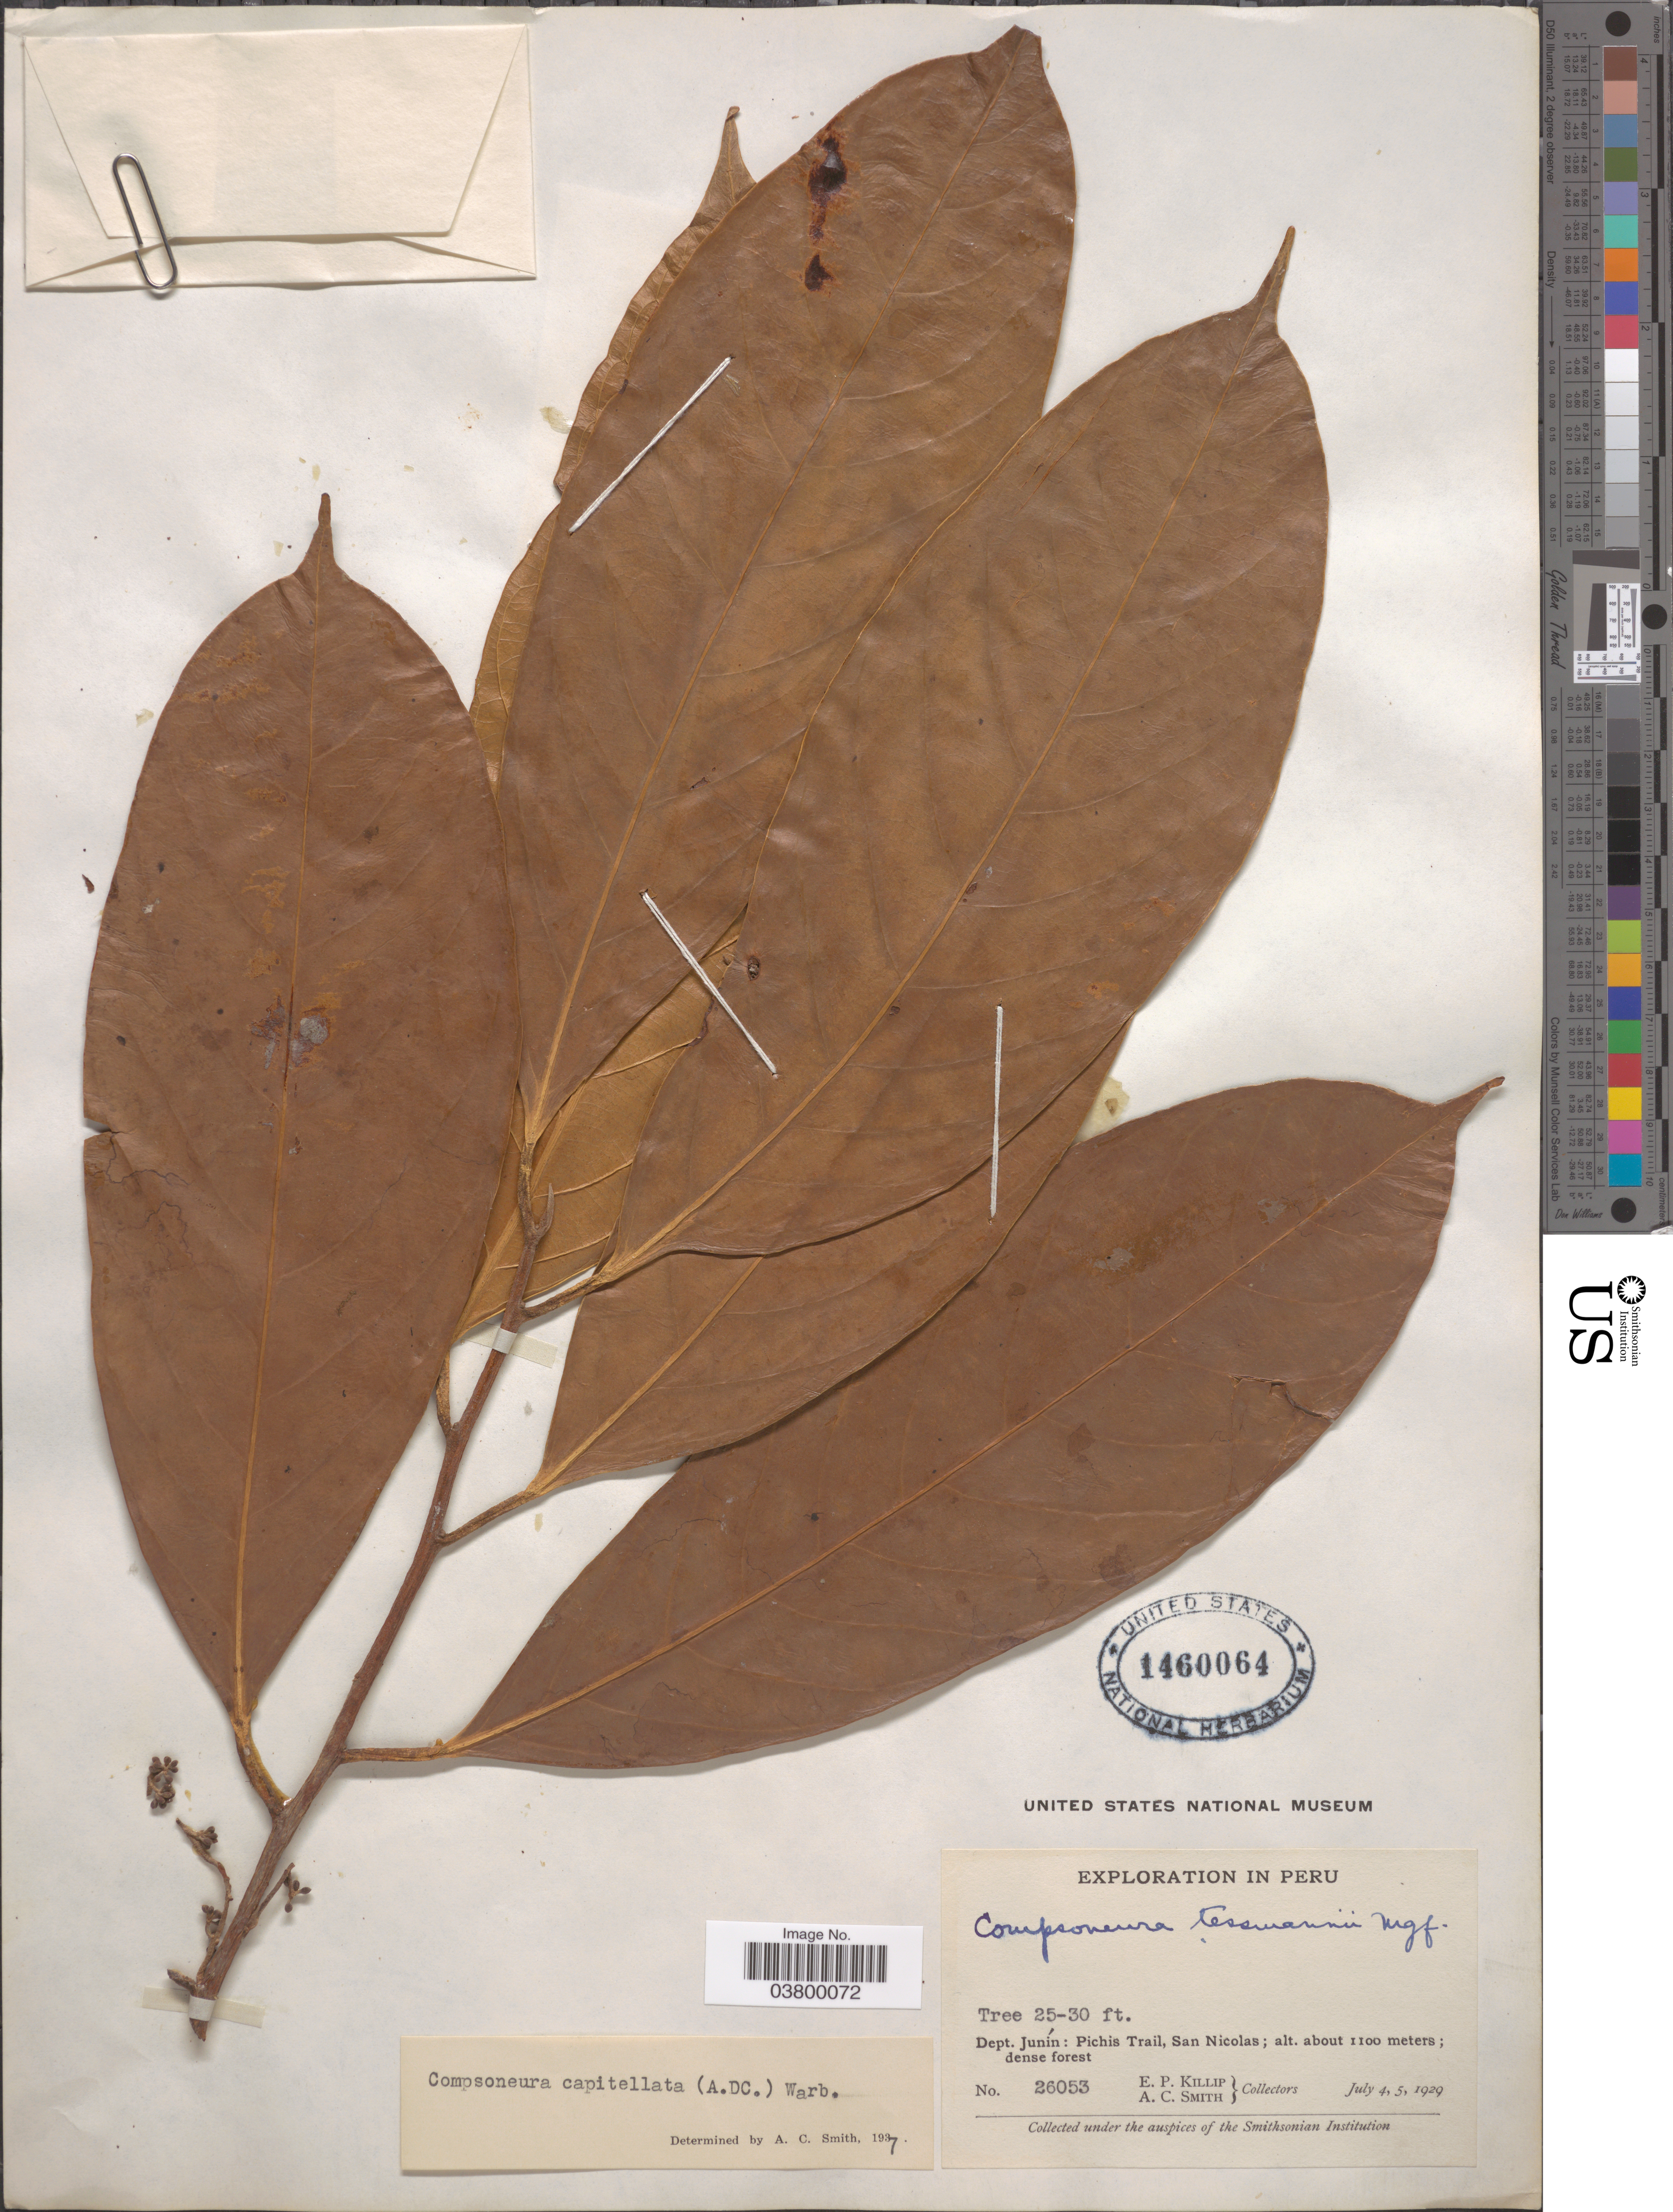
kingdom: Plantae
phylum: Tracheophyta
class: Magnoliopsida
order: Magnoliales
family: Myristicaceae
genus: Compsoneura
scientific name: Compsoneura capitellata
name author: (A. DC.) Warb.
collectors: E. P. Killip & A. C. Smith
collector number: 26053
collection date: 1929-07-04/1929-07-05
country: Peru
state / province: Junín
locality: Dept. Junín: Pichis Trail, San Nicolas.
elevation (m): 1100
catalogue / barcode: US 1460064